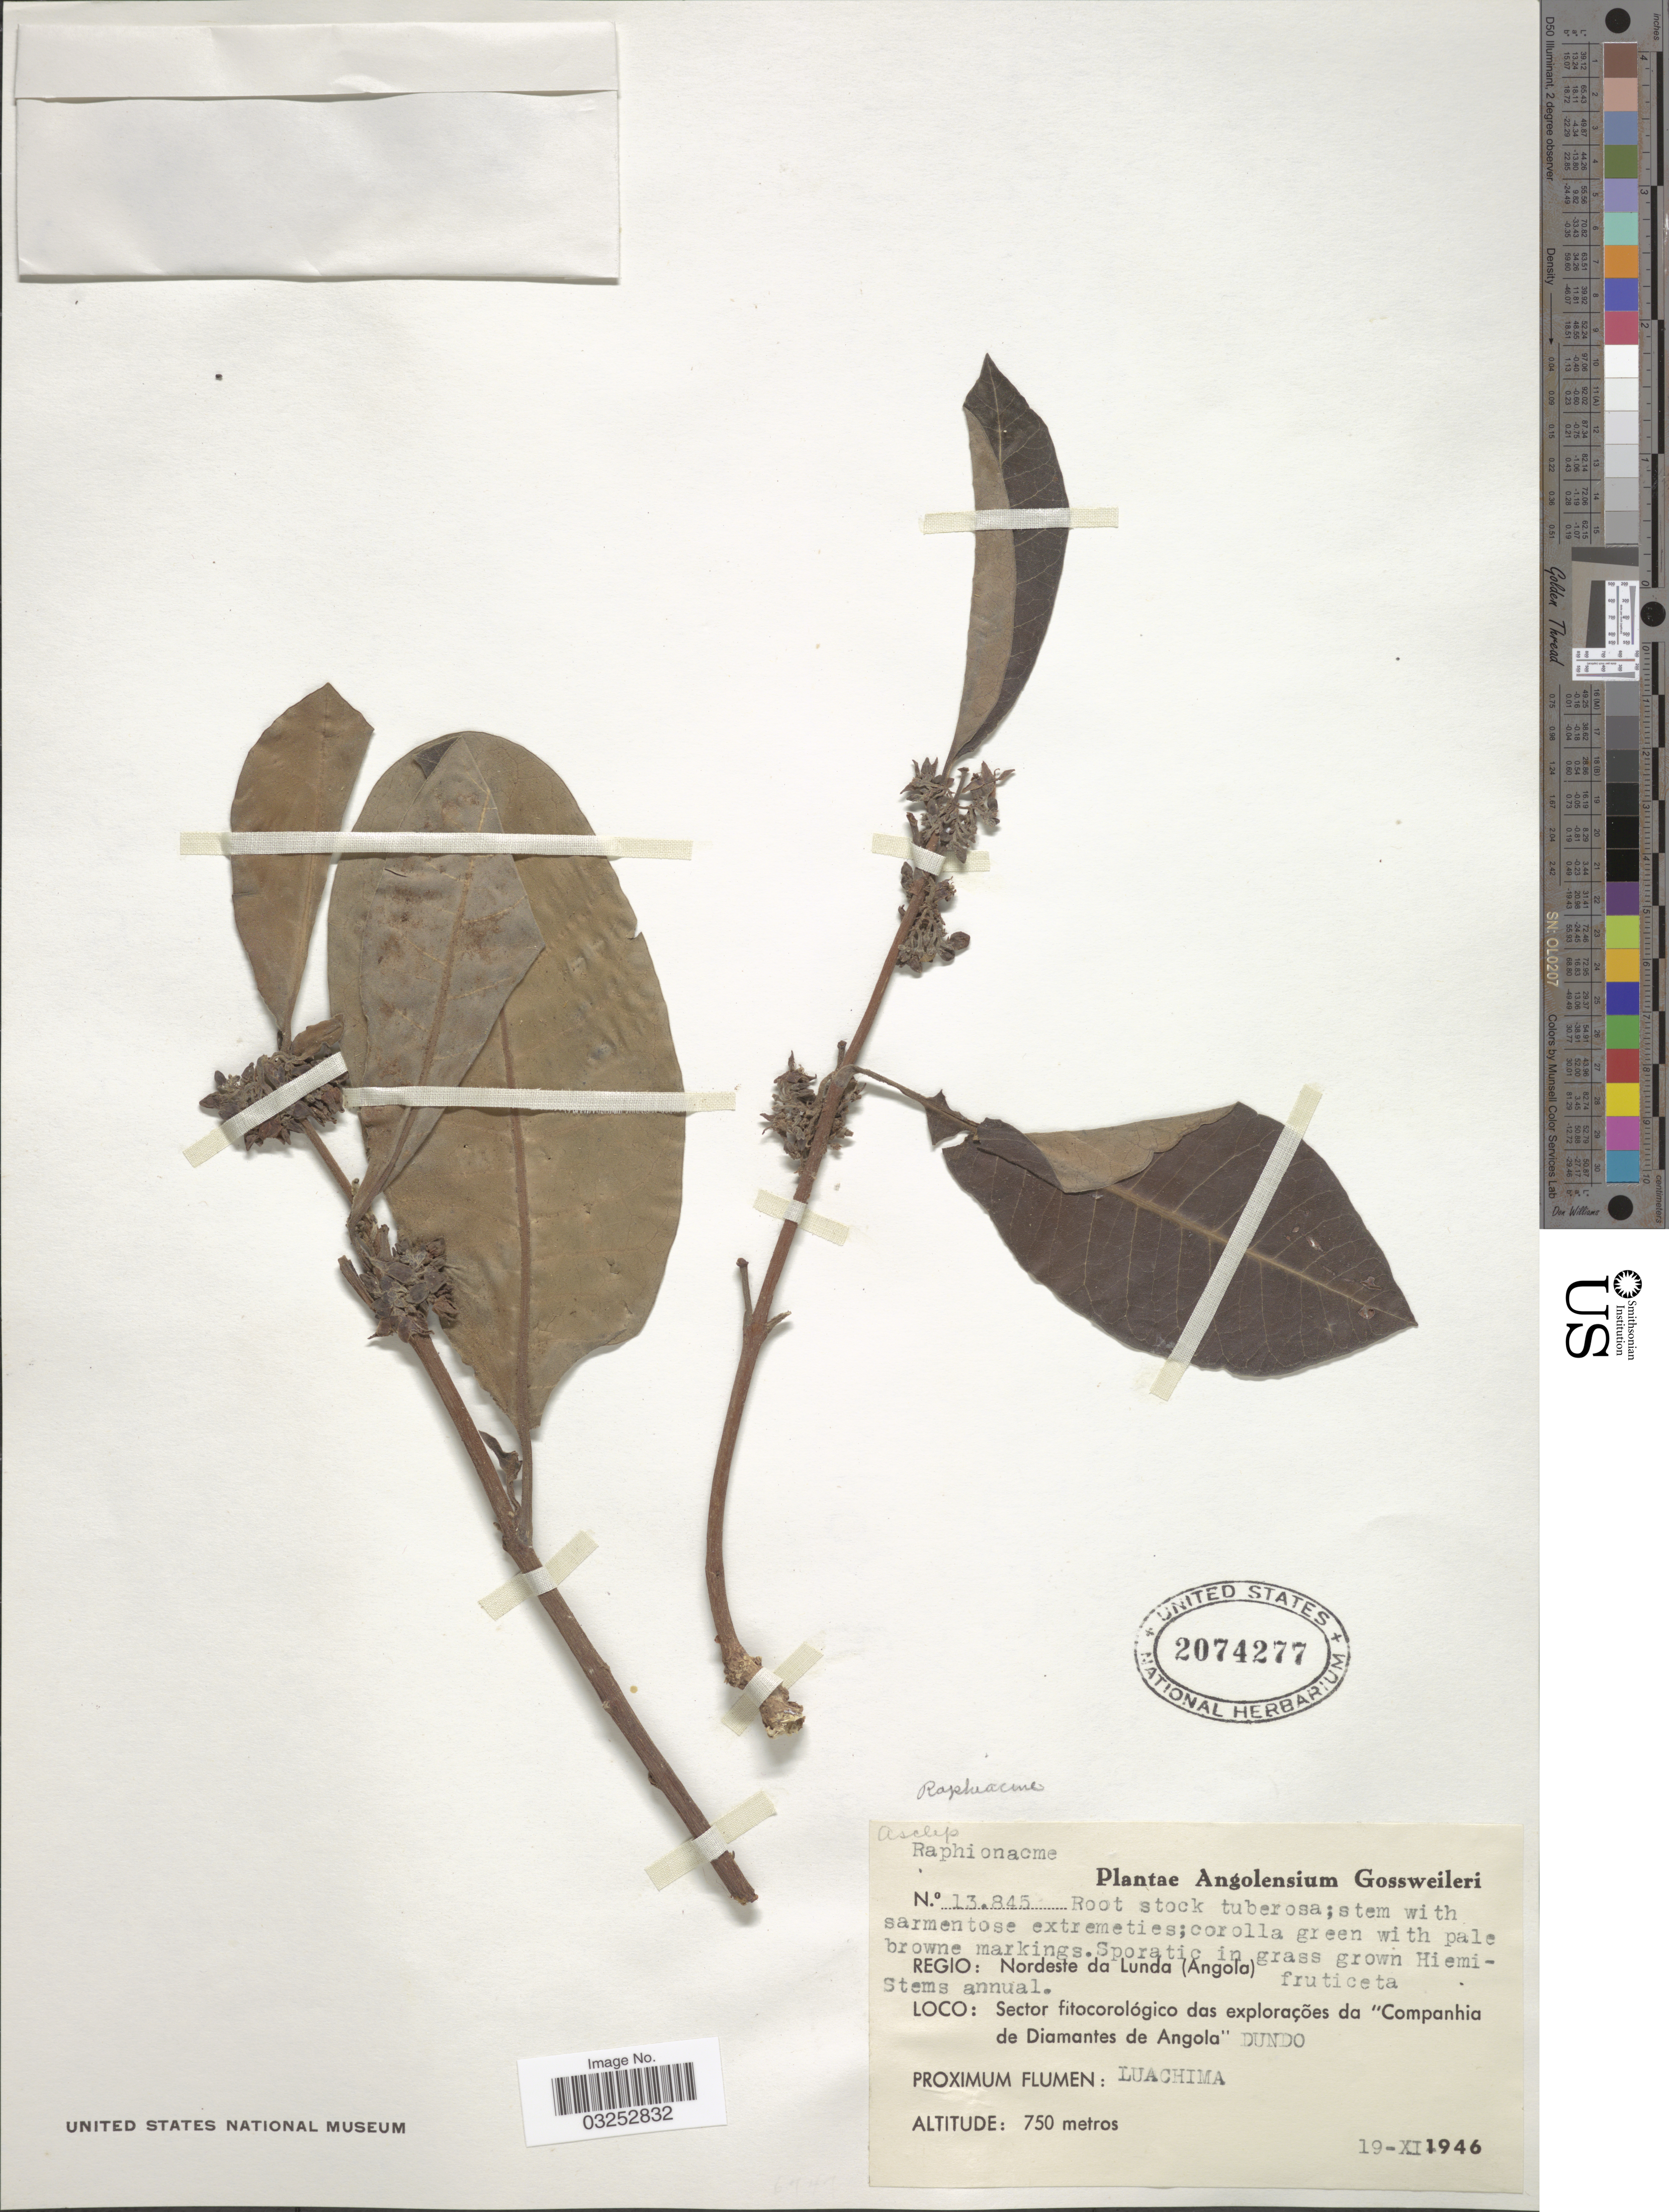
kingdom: Plantae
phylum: Tracheophyta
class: Magnoliopsida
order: Gentianales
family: Apocynaceae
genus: Raphionacme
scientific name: Raphionacme sp.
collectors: -. Gossweiler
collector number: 13845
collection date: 1946-11-19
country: Angola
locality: Regio: Nordeste da Lunda (Angola), Sector fitocorológico das explorações da "Companhia de Diamantes de Angola" Dundo, Luachima.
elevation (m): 750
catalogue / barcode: US 2074277